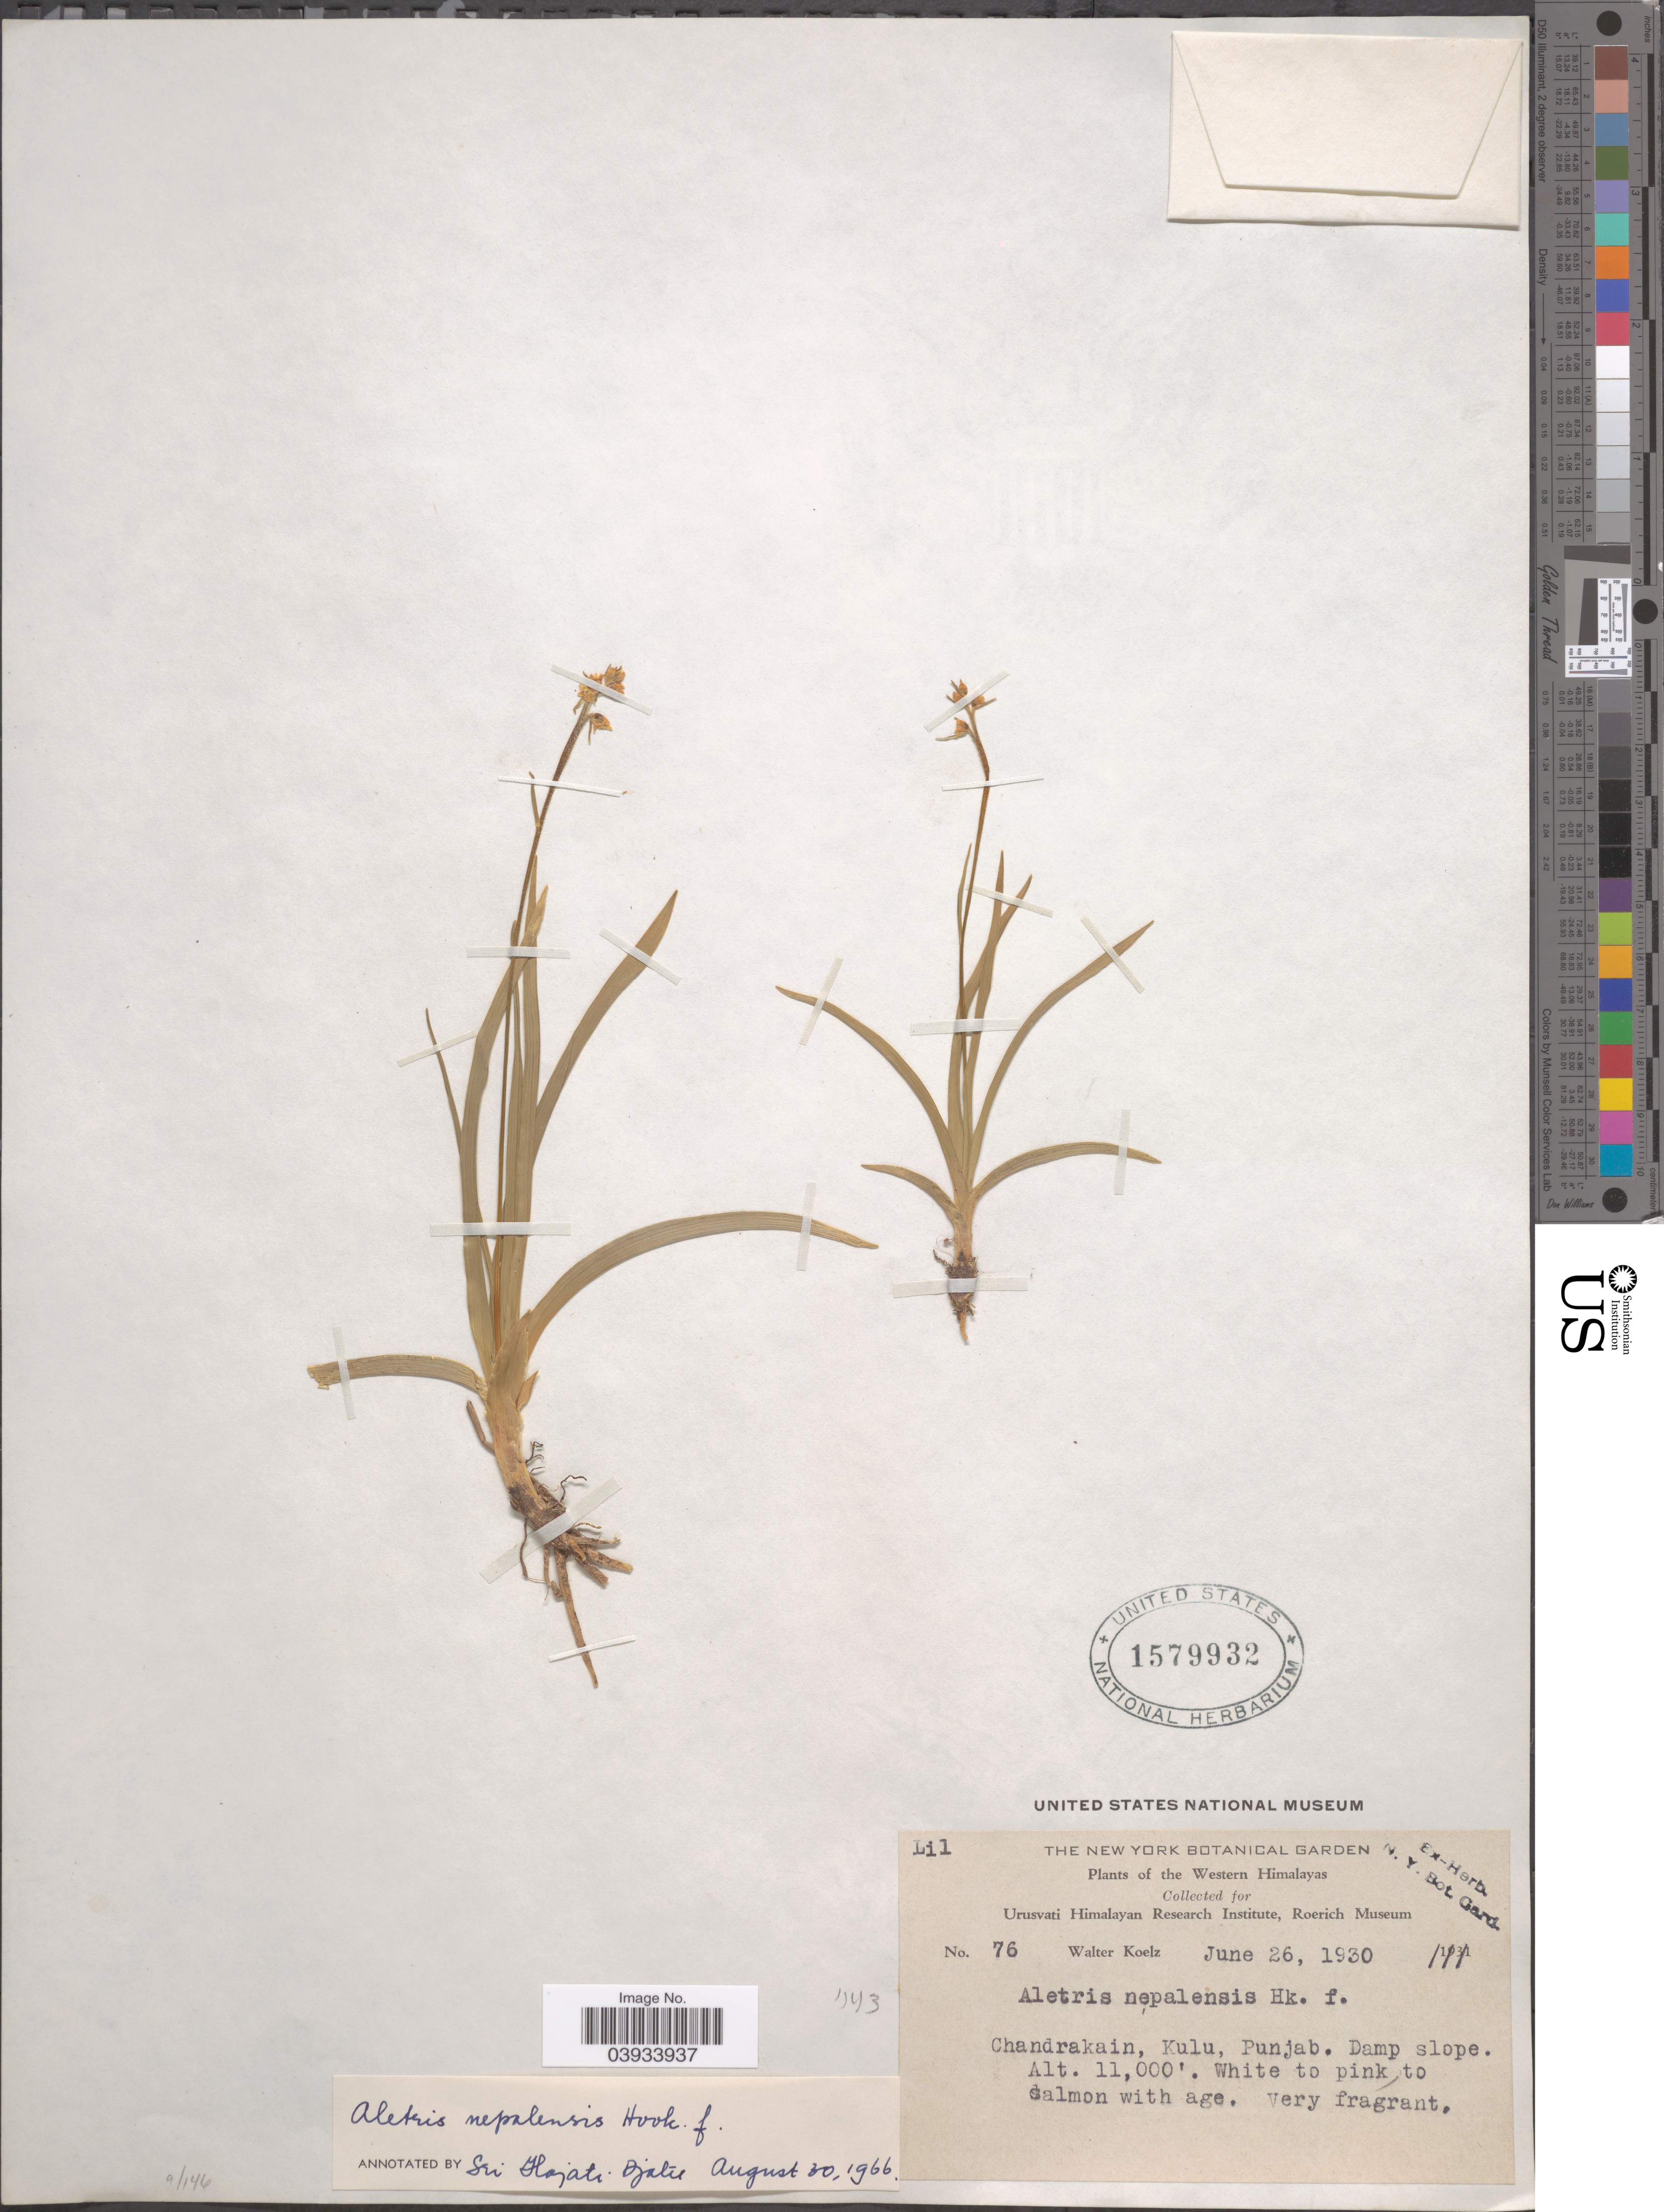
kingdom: Plantae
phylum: Tracheophyta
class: Liliopsida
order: Dioscoreales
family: Nartheciaceae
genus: Aletris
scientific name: Aletris nepalensis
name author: Hook. f.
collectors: W. N. Koelz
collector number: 76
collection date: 1930-06-26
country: India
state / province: Punjab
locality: The Western Himalayas. Chandrakain, Kulu.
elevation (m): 3353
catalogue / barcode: US 1579932